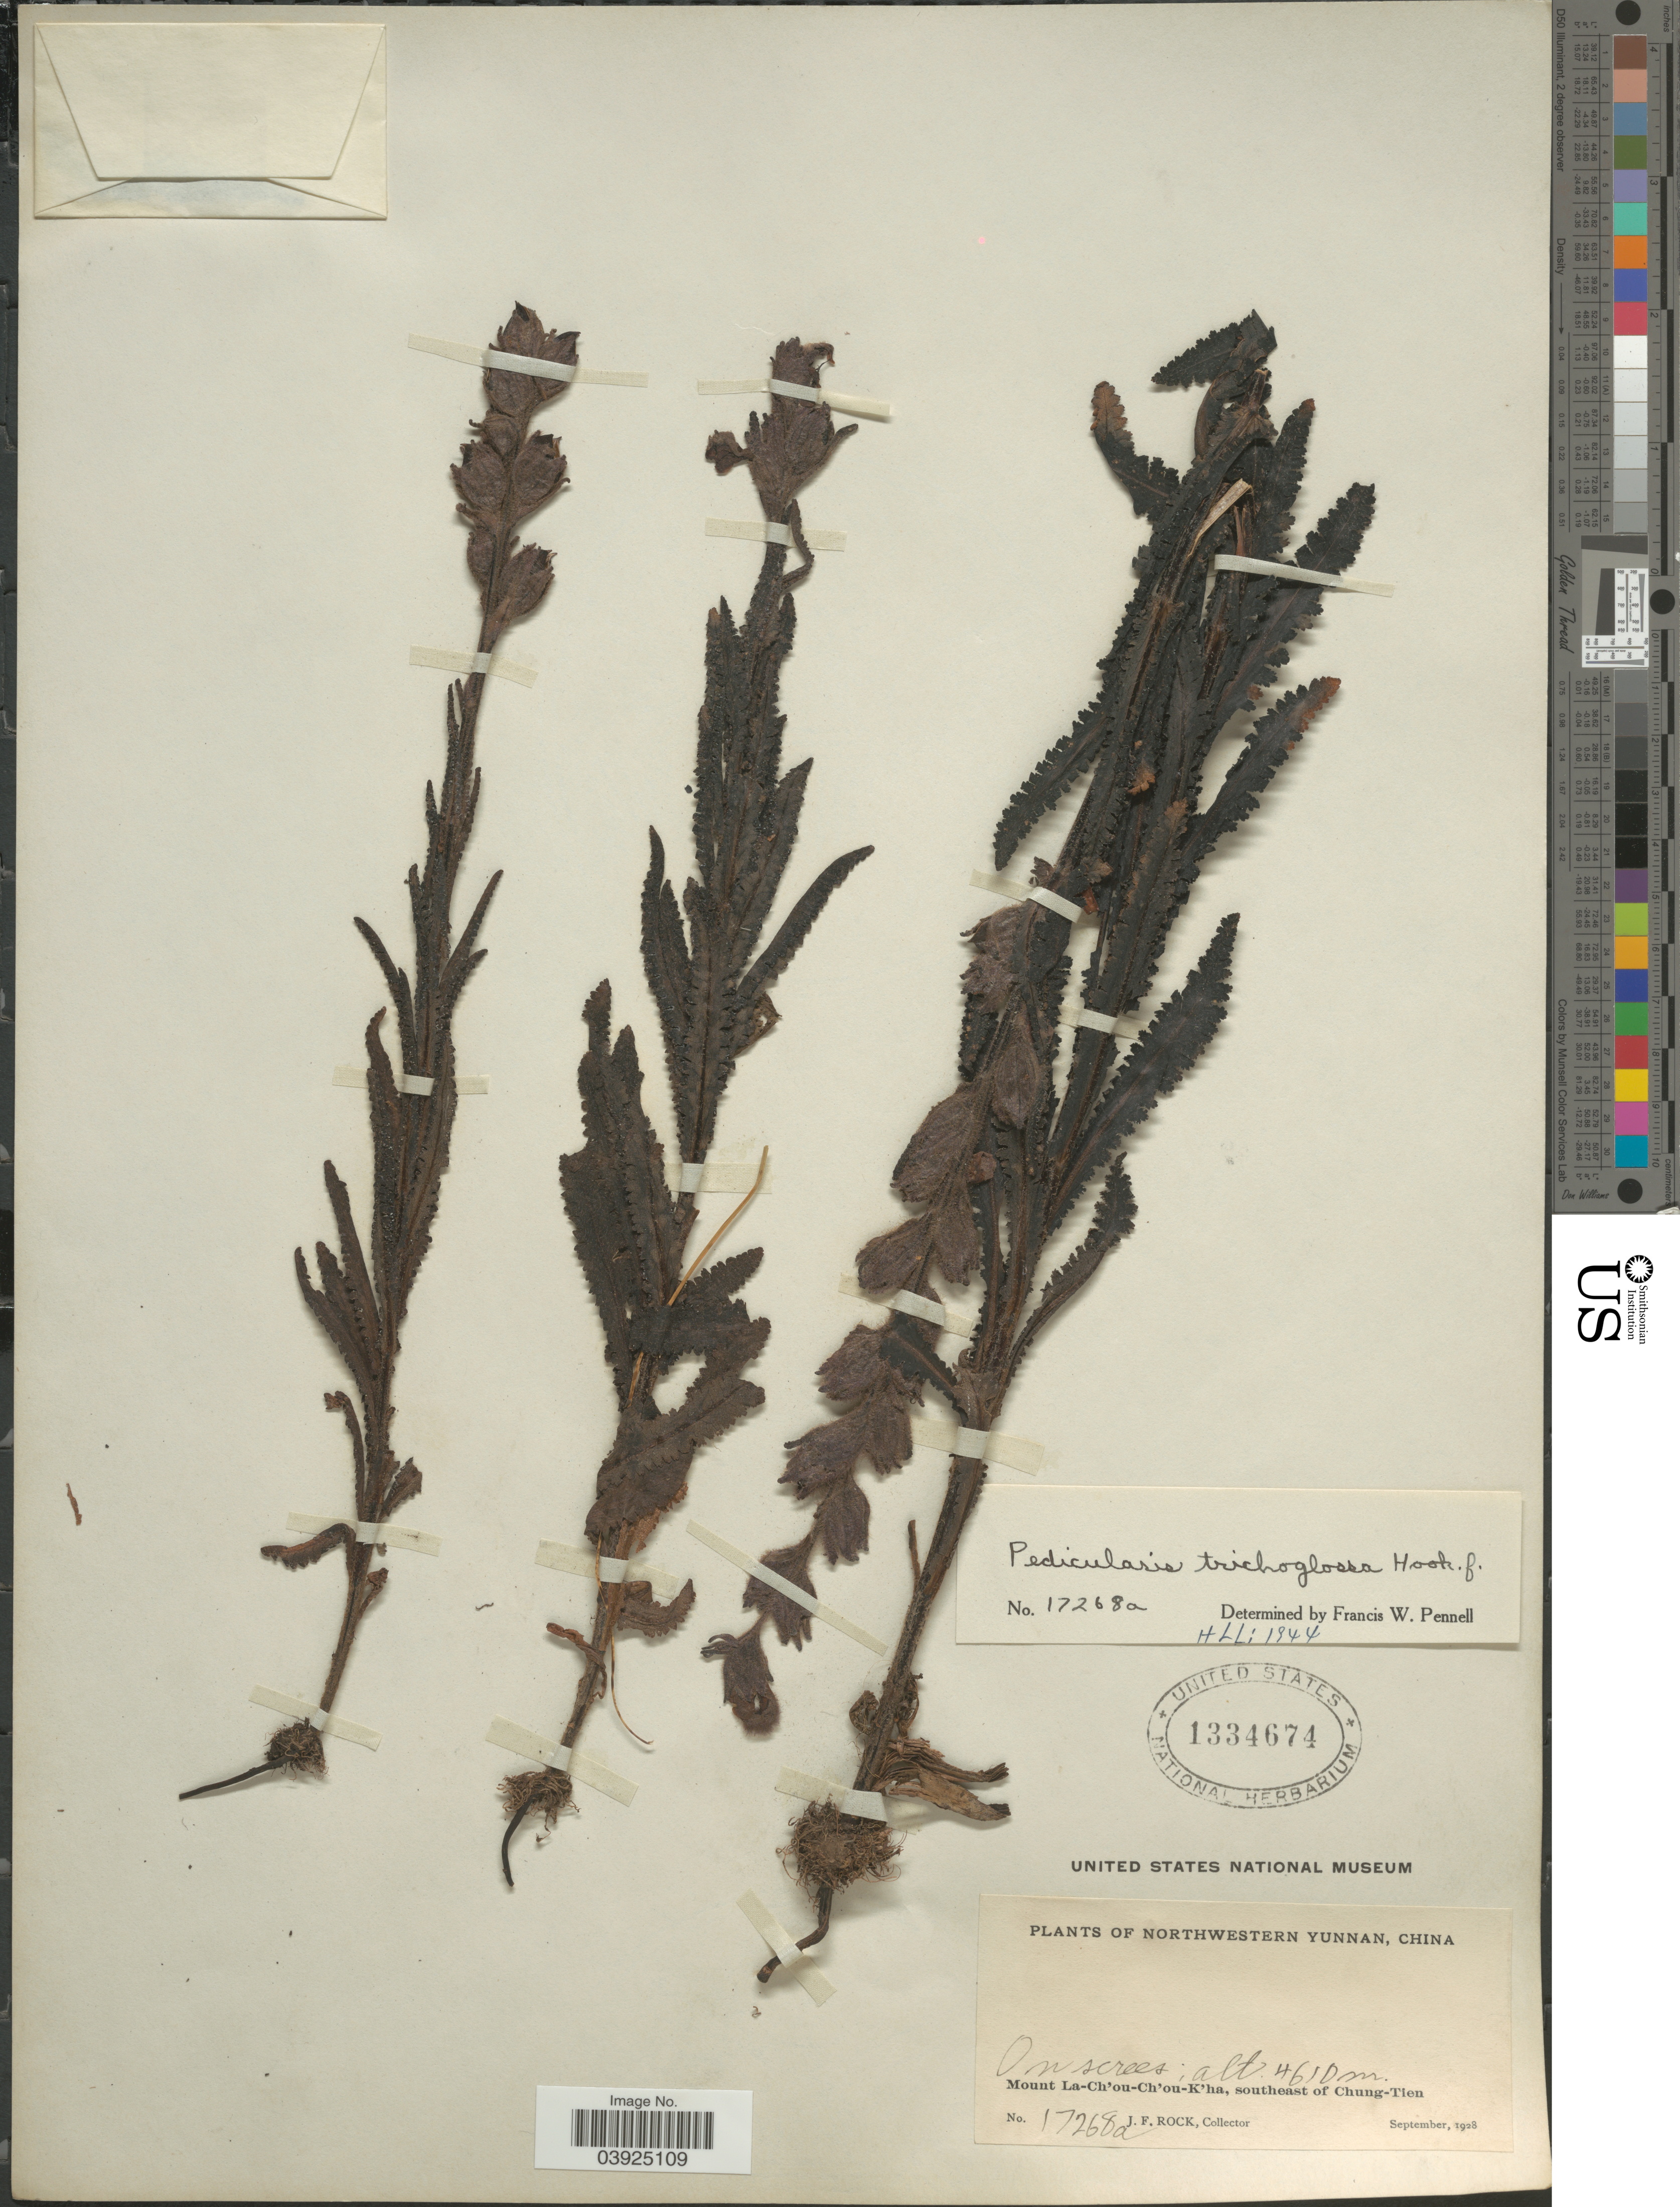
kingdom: Plantae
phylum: Tracheophyta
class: Magnoliopsida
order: Lamiales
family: Orobanchaceae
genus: Pedicularis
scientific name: Pedicularis trichoglossa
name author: Hook. f.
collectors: J. Rock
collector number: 17268a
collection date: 1928-09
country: China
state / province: Yunnan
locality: Northwestern Yunnan. Mount La-Ch'ou-Ch'ou-K'ha, southeast of Chung-Tien.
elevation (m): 4610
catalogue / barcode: US 1334674